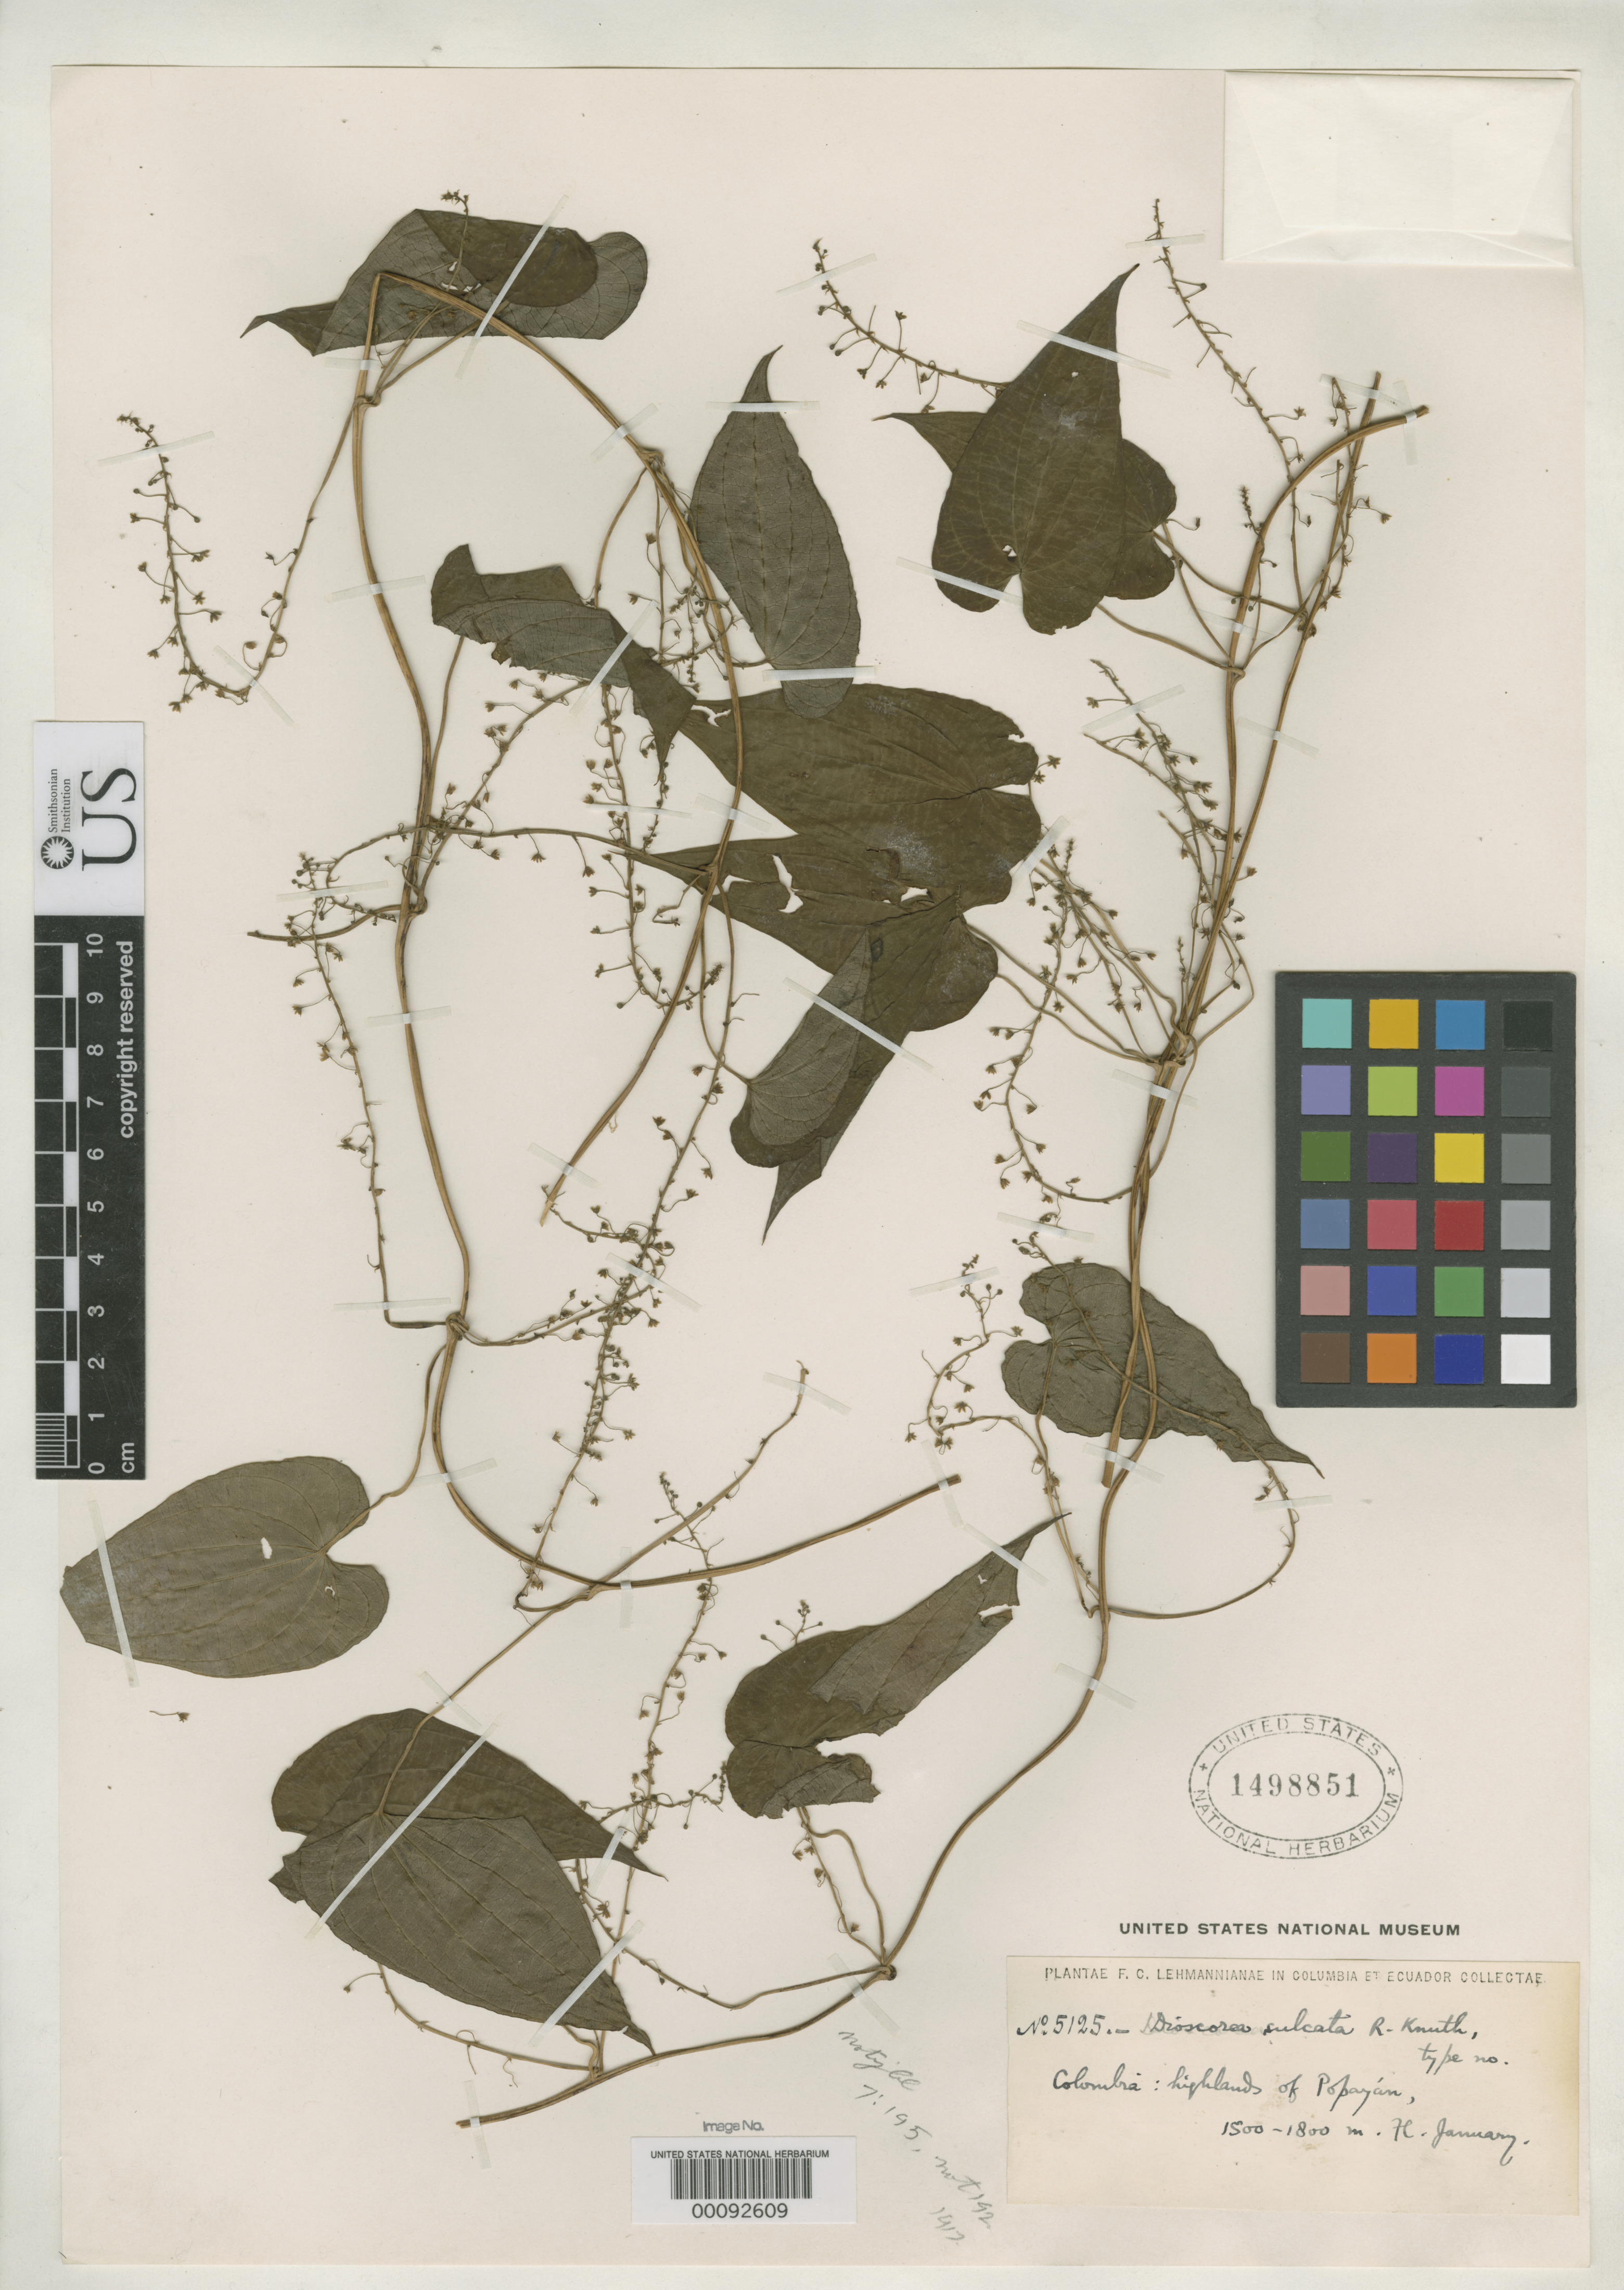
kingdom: Plantae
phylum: Tracheophyta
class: Liliopsida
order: Dioscoreales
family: Dioscoreaceae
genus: Dioscorea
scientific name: Dioscorea sulcata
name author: R. Knuth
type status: Isotype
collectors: F. C. Lehmann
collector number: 5125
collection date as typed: Jan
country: Ecuador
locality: Highlands of Popayan.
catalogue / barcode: US 1498851